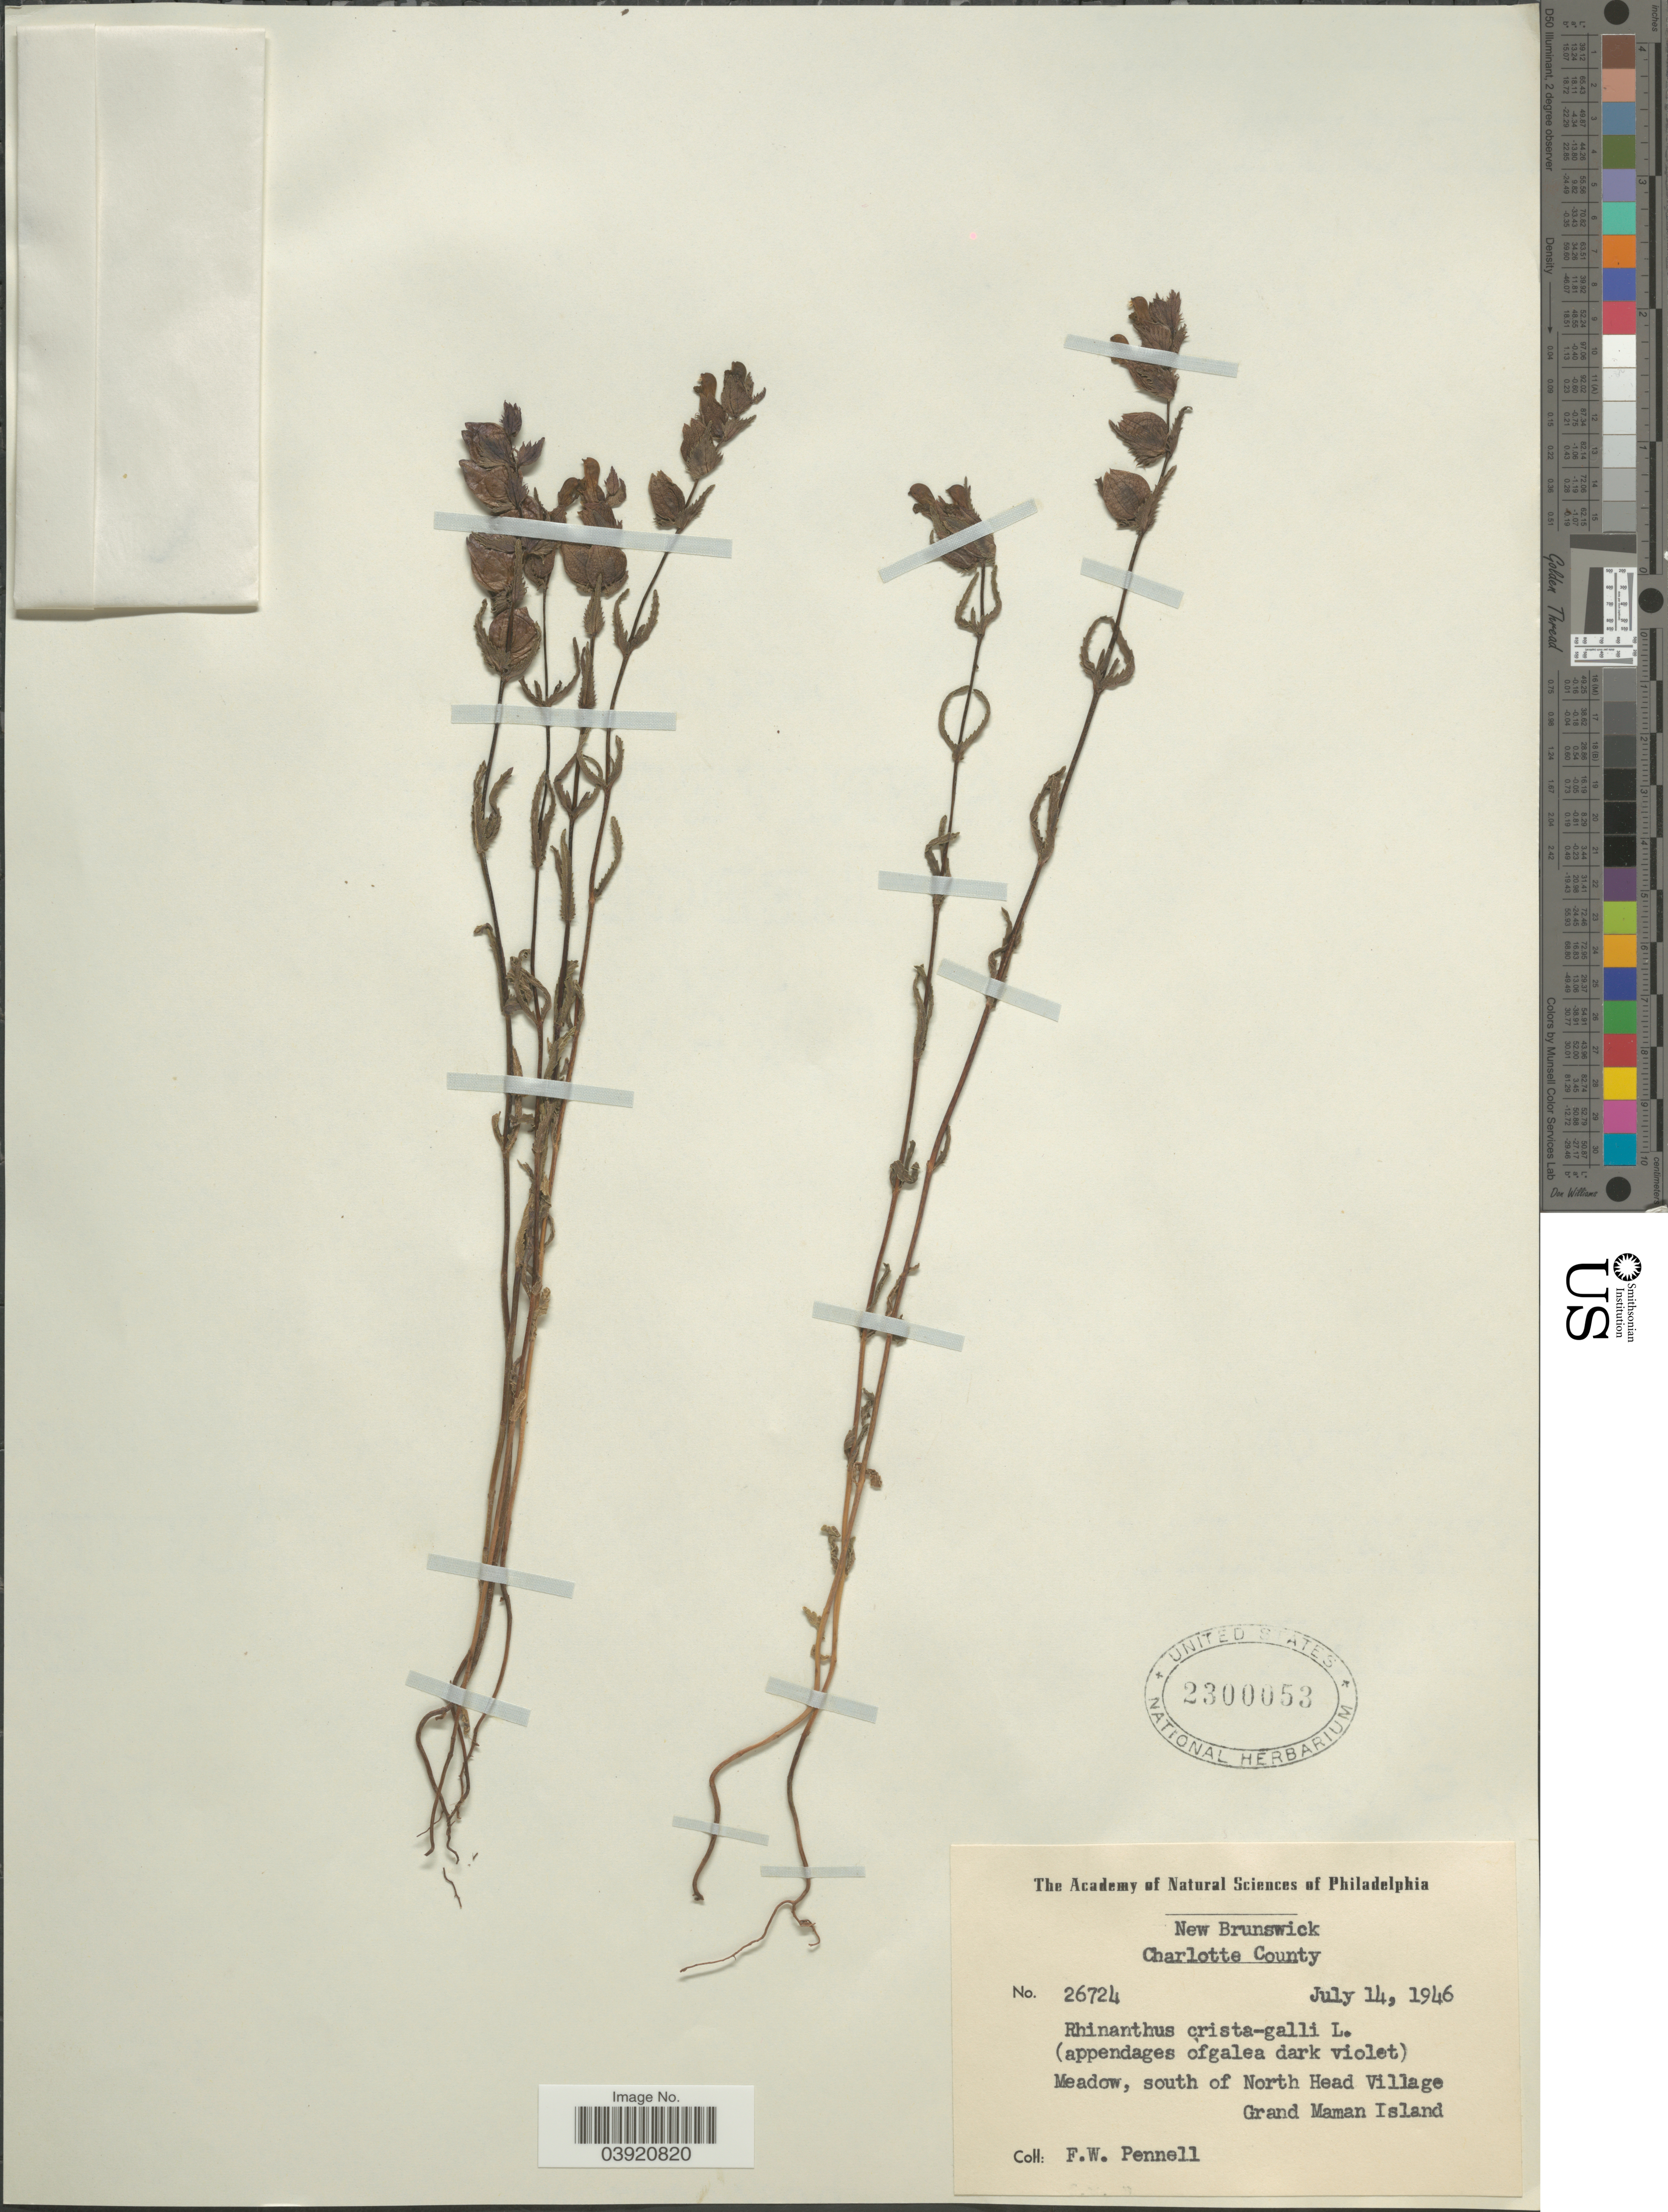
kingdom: Plantae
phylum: Tracheophyta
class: Magnoliopsida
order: Lamiales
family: Orobanchaceae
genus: Rhinanthus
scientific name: Rhinanthus crista-galli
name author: L.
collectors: F. W. Pennell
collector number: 26724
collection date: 1946-07-14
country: Canada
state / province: New Brunswick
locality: Charlotte County. South of North Head Village. Grand Maman Island.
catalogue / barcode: US 2300053